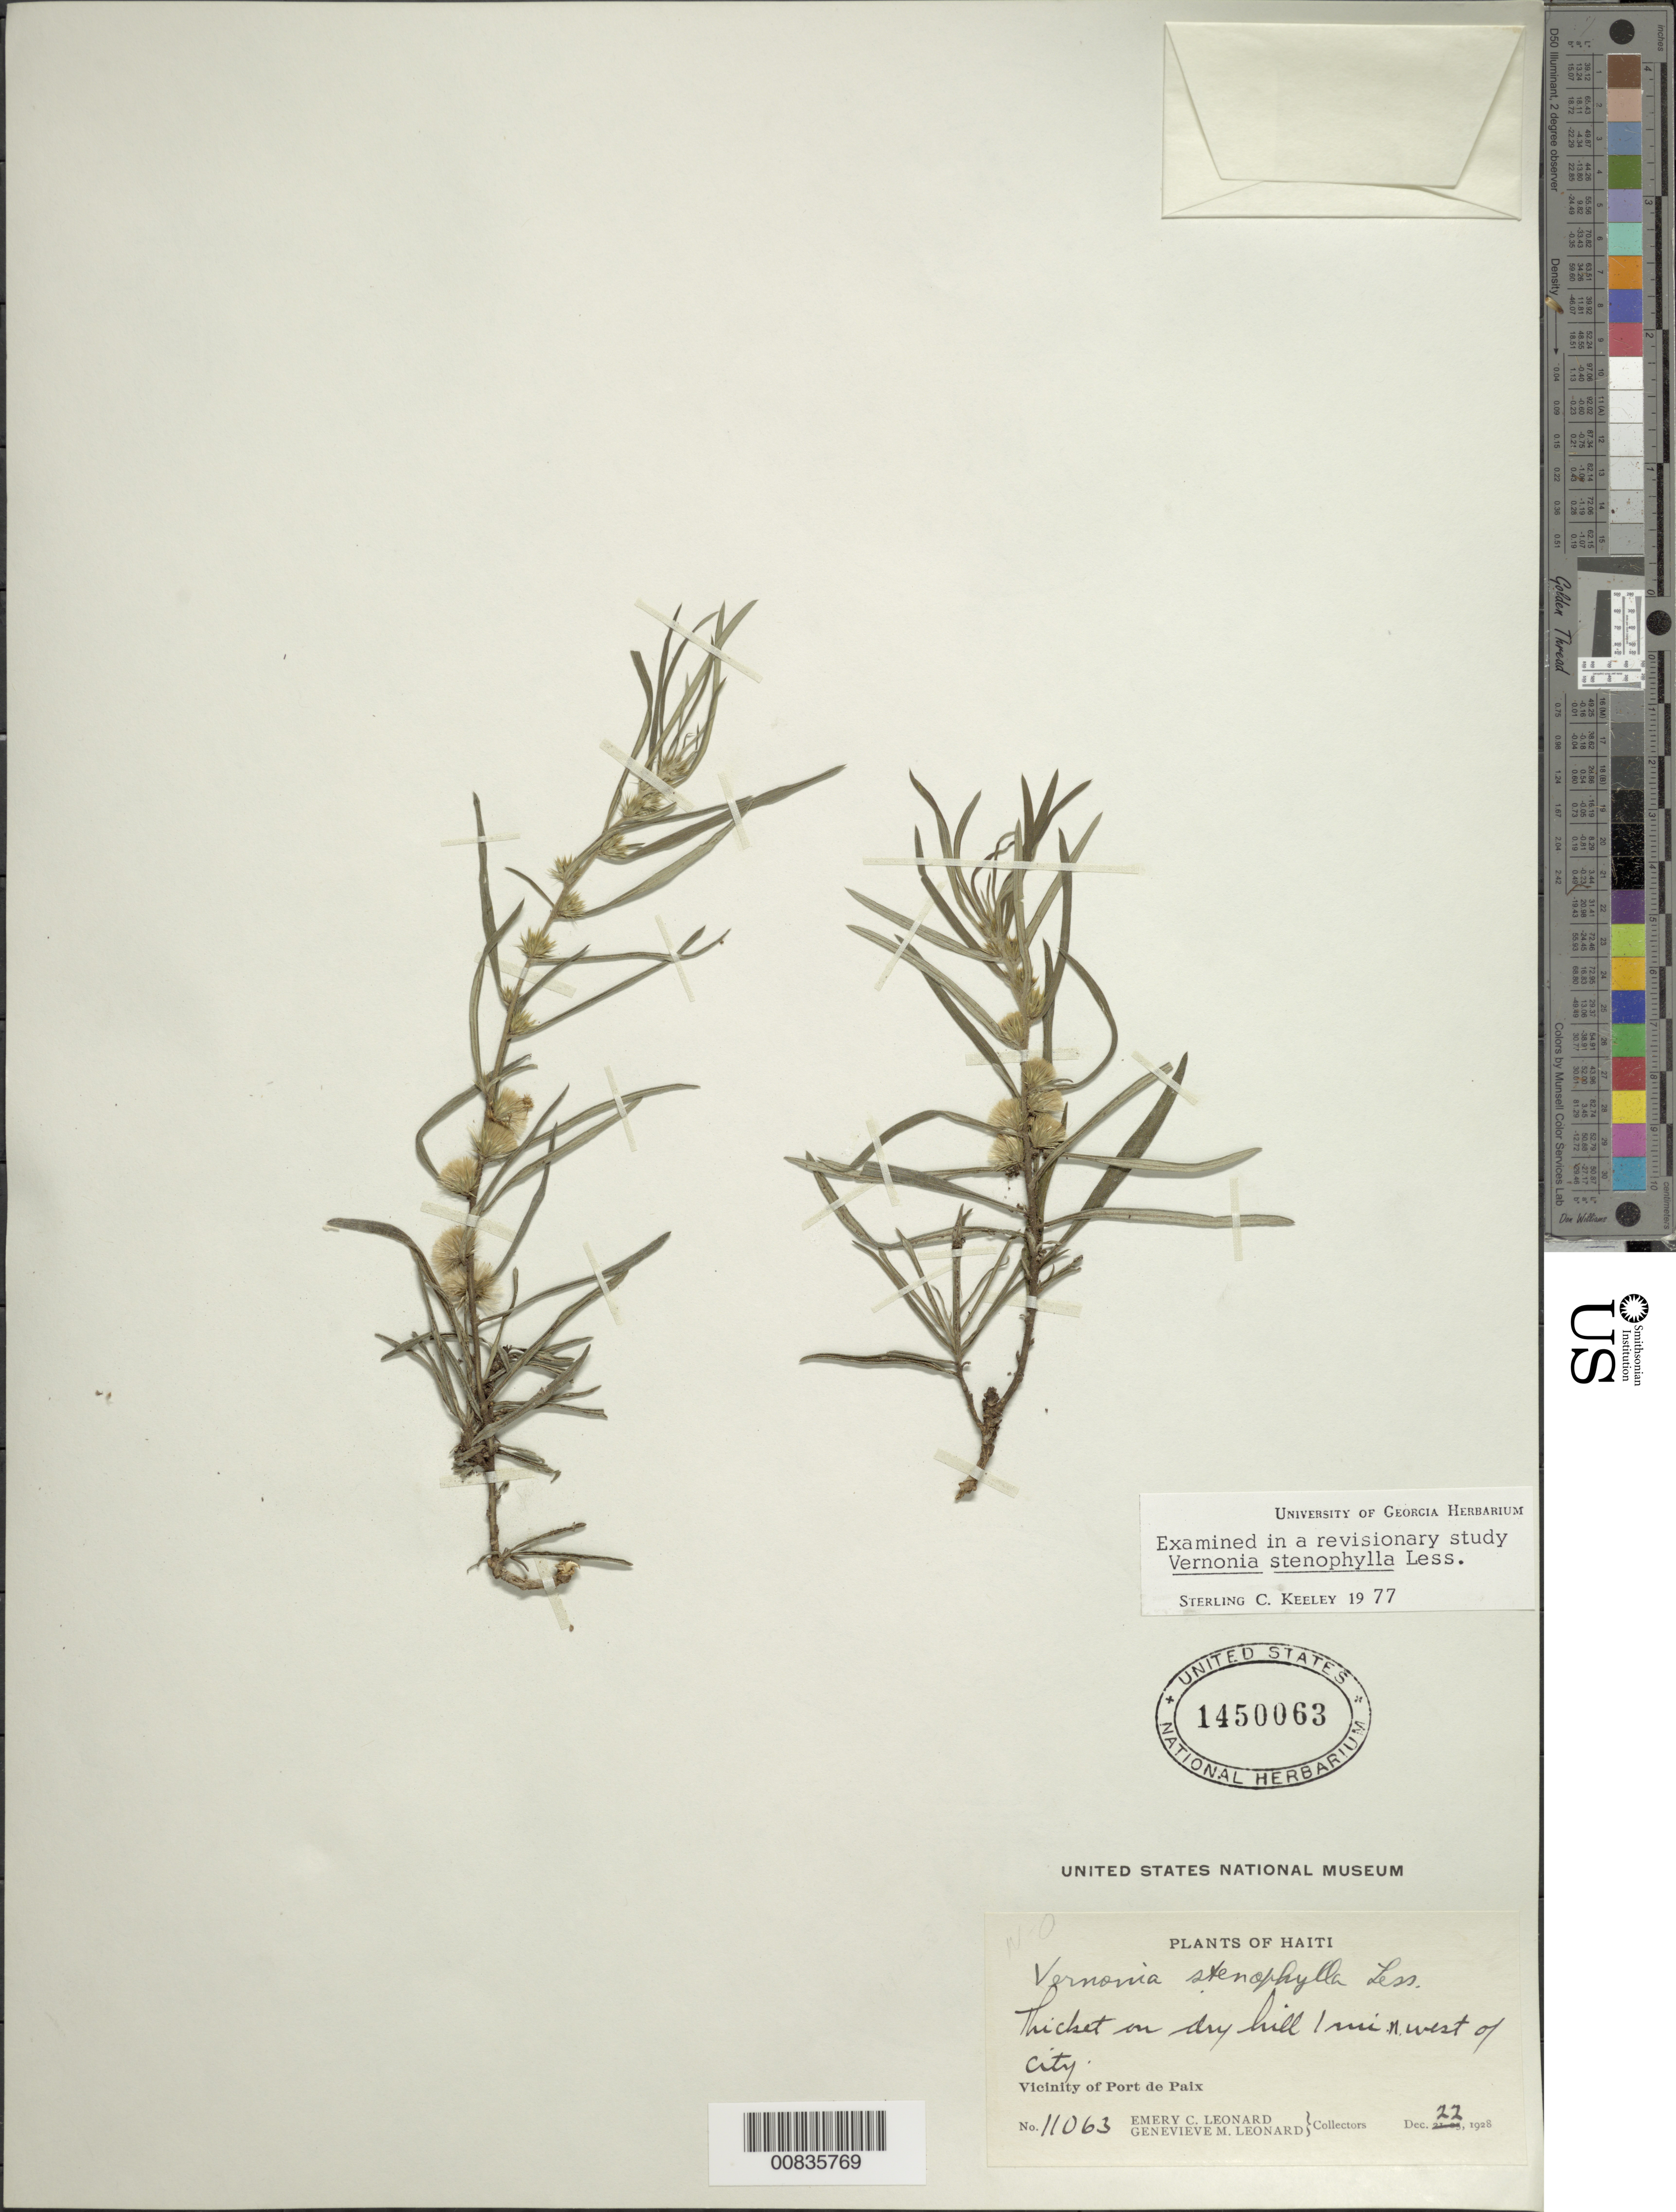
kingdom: Plantae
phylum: Tracheophyta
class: Magnoliopsida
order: Asterales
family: Asteraceae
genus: Lepidaploa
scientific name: Lepidaploa stenophylla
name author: (Less.) H. Rob.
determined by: Keeley, S. C.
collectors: E. C. Leonard & G. M. Leonard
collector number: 11063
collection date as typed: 22 Dec 1928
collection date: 1928-12-22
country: Haiti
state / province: Nord-Ouest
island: Hispaniola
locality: Vicinity of Port de Paix, 1 mile NW of city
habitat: Thicket on dry hill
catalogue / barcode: US 1450063